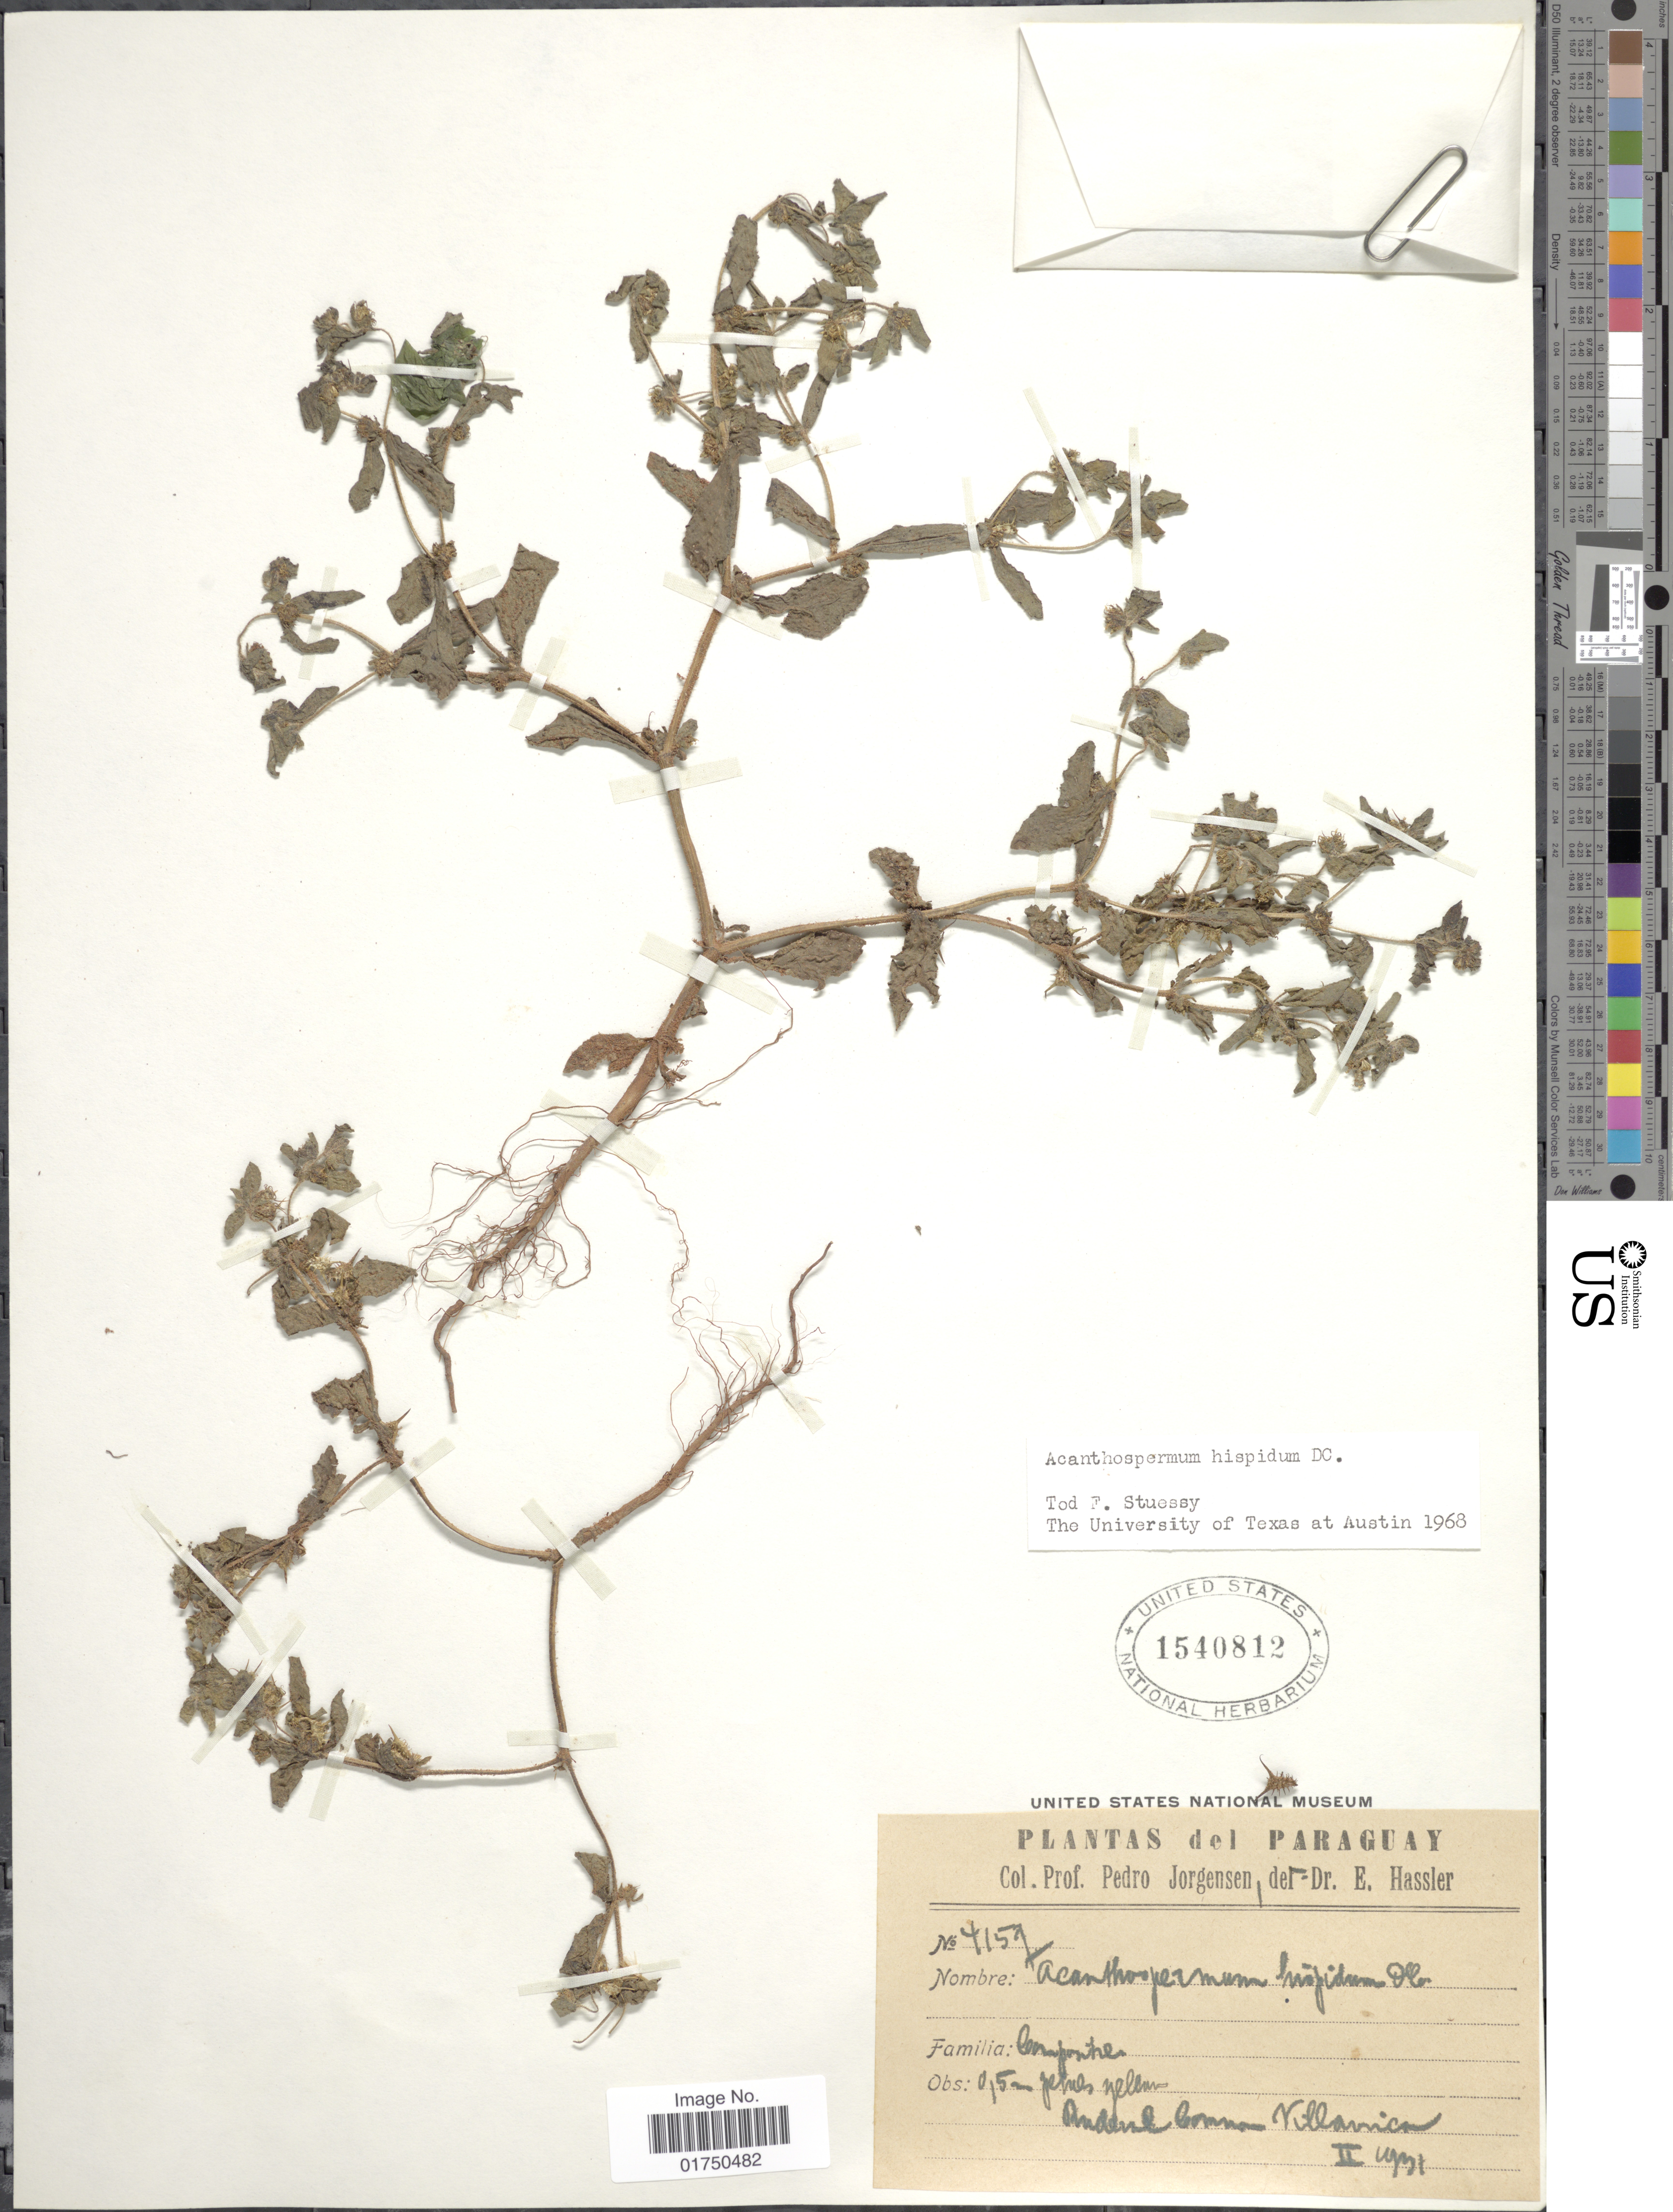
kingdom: Plantae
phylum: Tracheophyta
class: Magnoliopsida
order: Asterales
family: Asteraceae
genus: Acanthospermum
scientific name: Acanthospermum hispidum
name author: DC.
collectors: P. Jörgensen & E. Hassler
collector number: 4159*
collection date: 1931-02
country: Paraguay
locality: Villarrica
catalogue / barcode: US 1540812